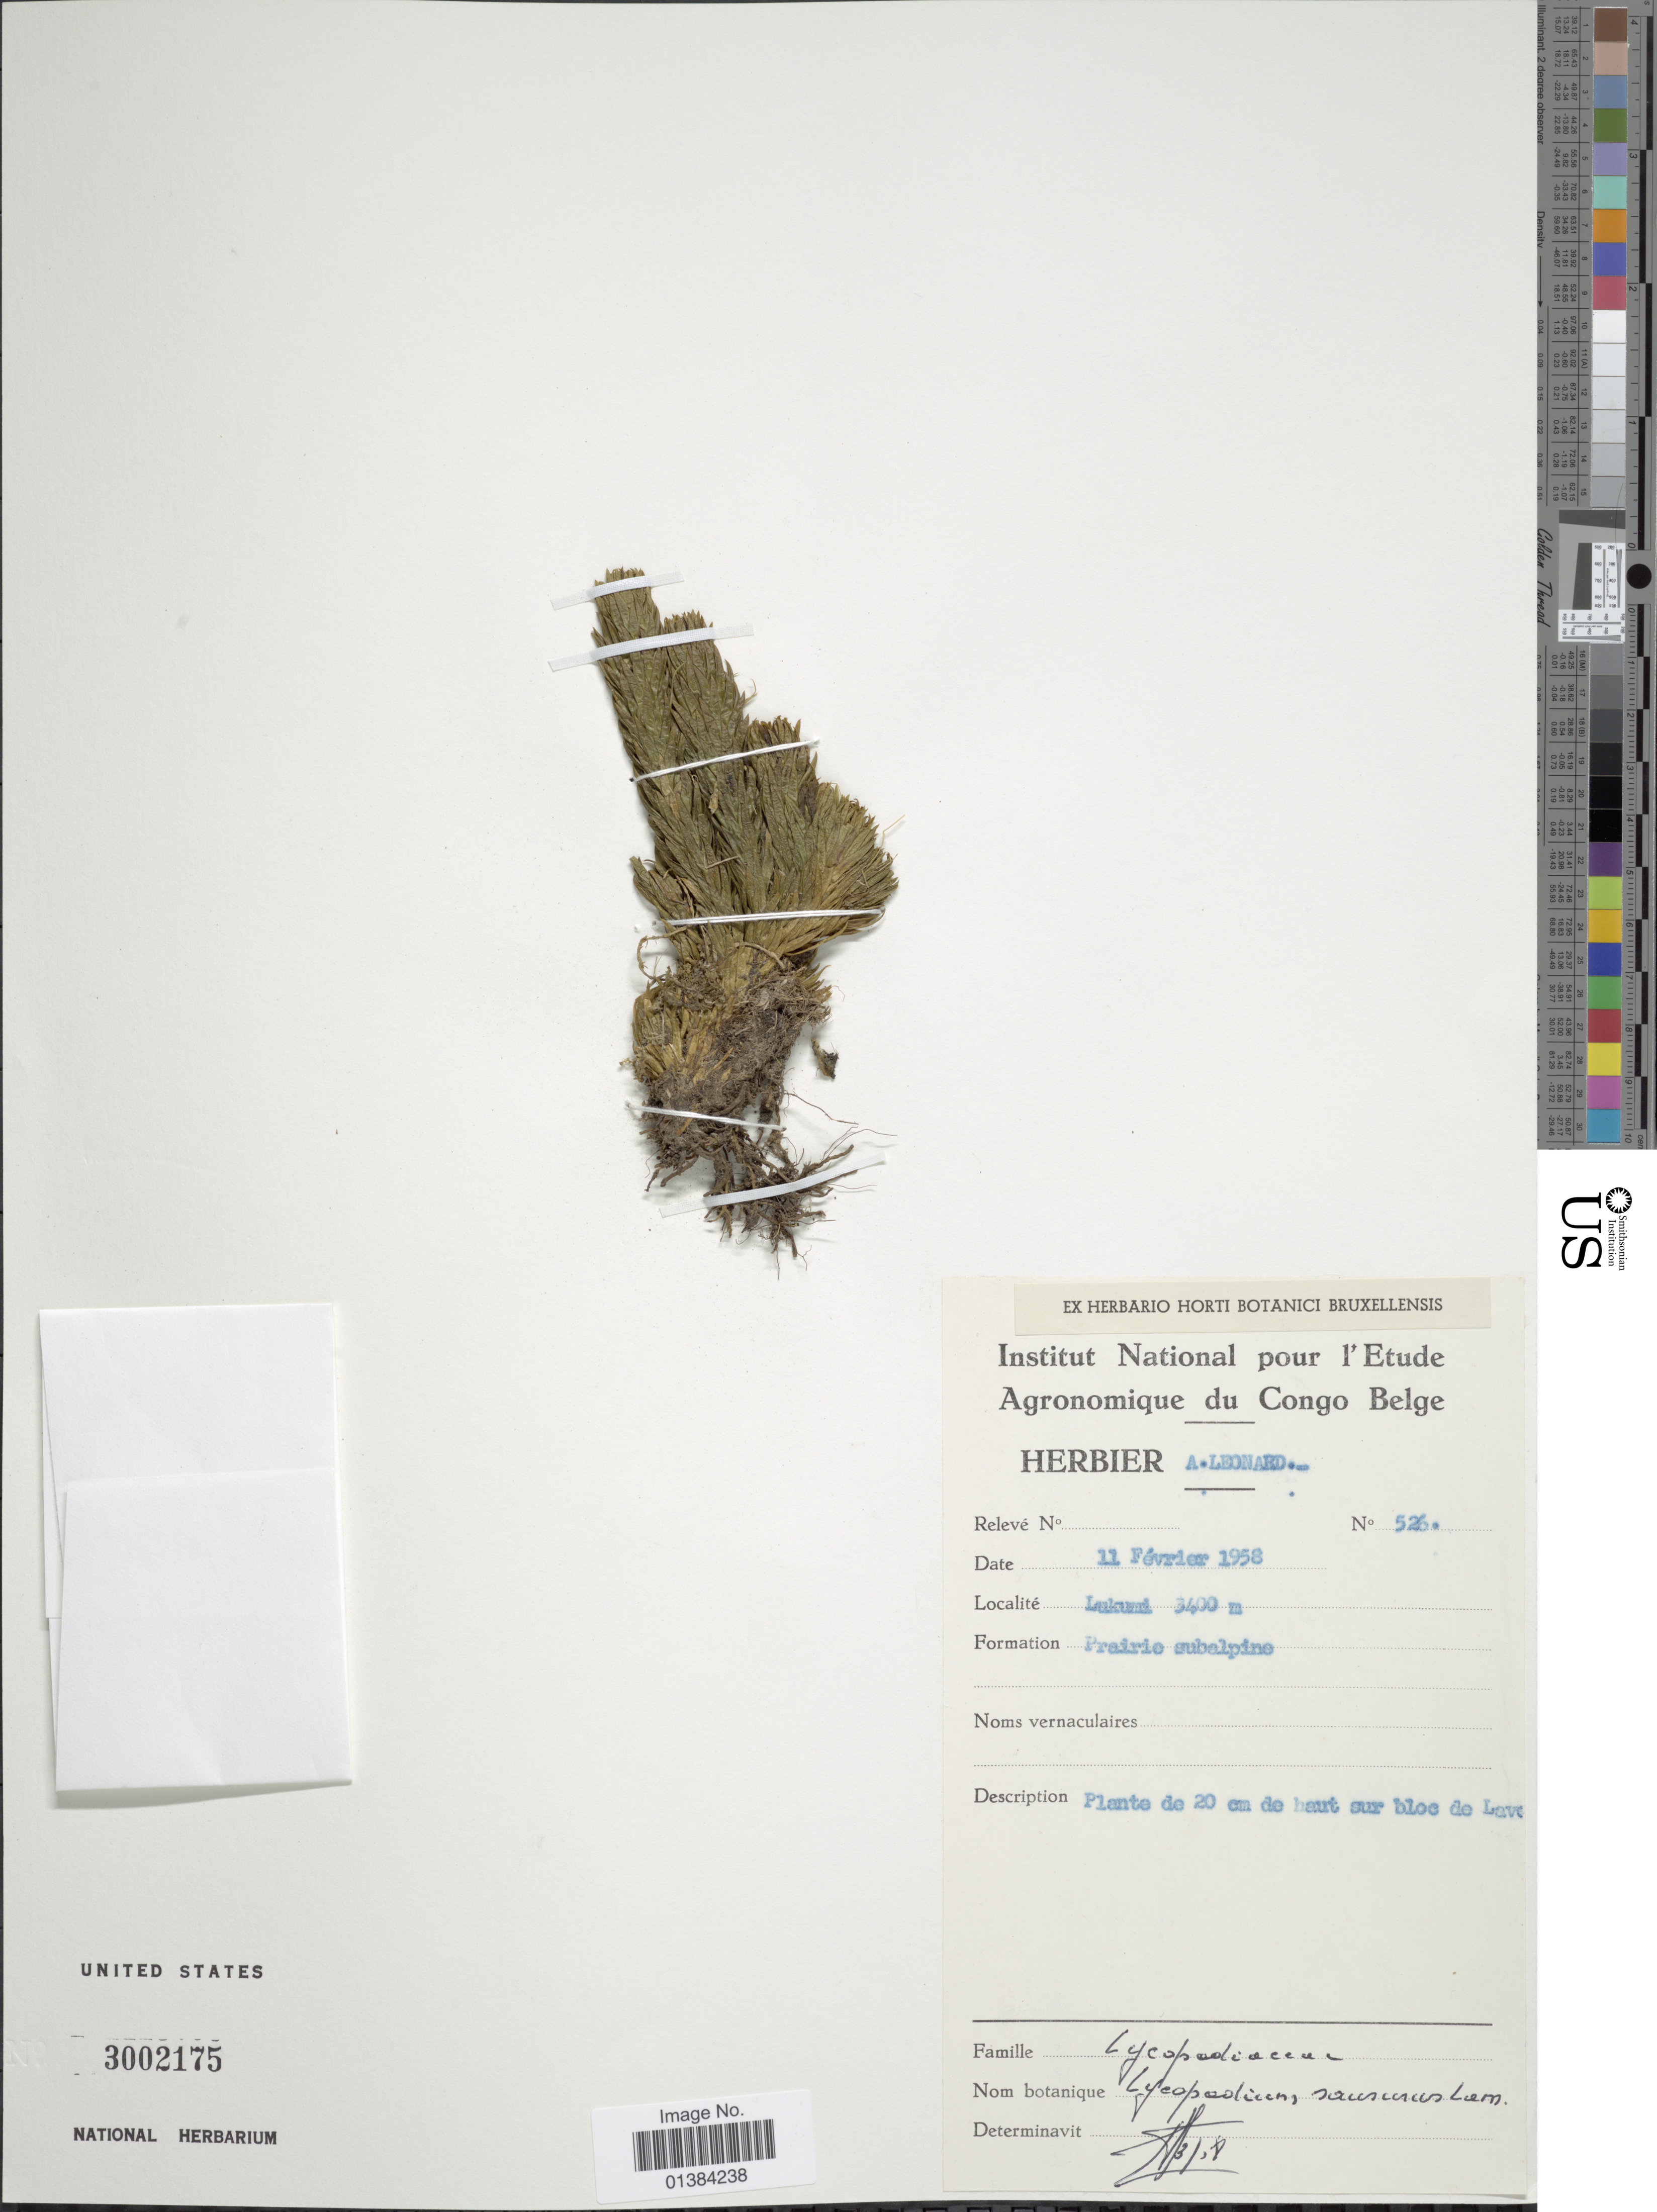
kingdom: Plantae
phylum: Tracheophyta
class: Lycopodiopsida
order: Lycopodiales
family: Lycopodiaceae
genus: Phlegmariurus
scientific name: Phlegmariurus saururus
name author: (Lam.) B. Øllg.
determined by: Field, A. R.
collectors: ex herb. A. Leonard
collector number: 526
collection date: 1958-02-11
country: Congo, Democratic Republic of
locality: Lukumi.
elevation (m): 3400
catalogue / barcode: US 3002175